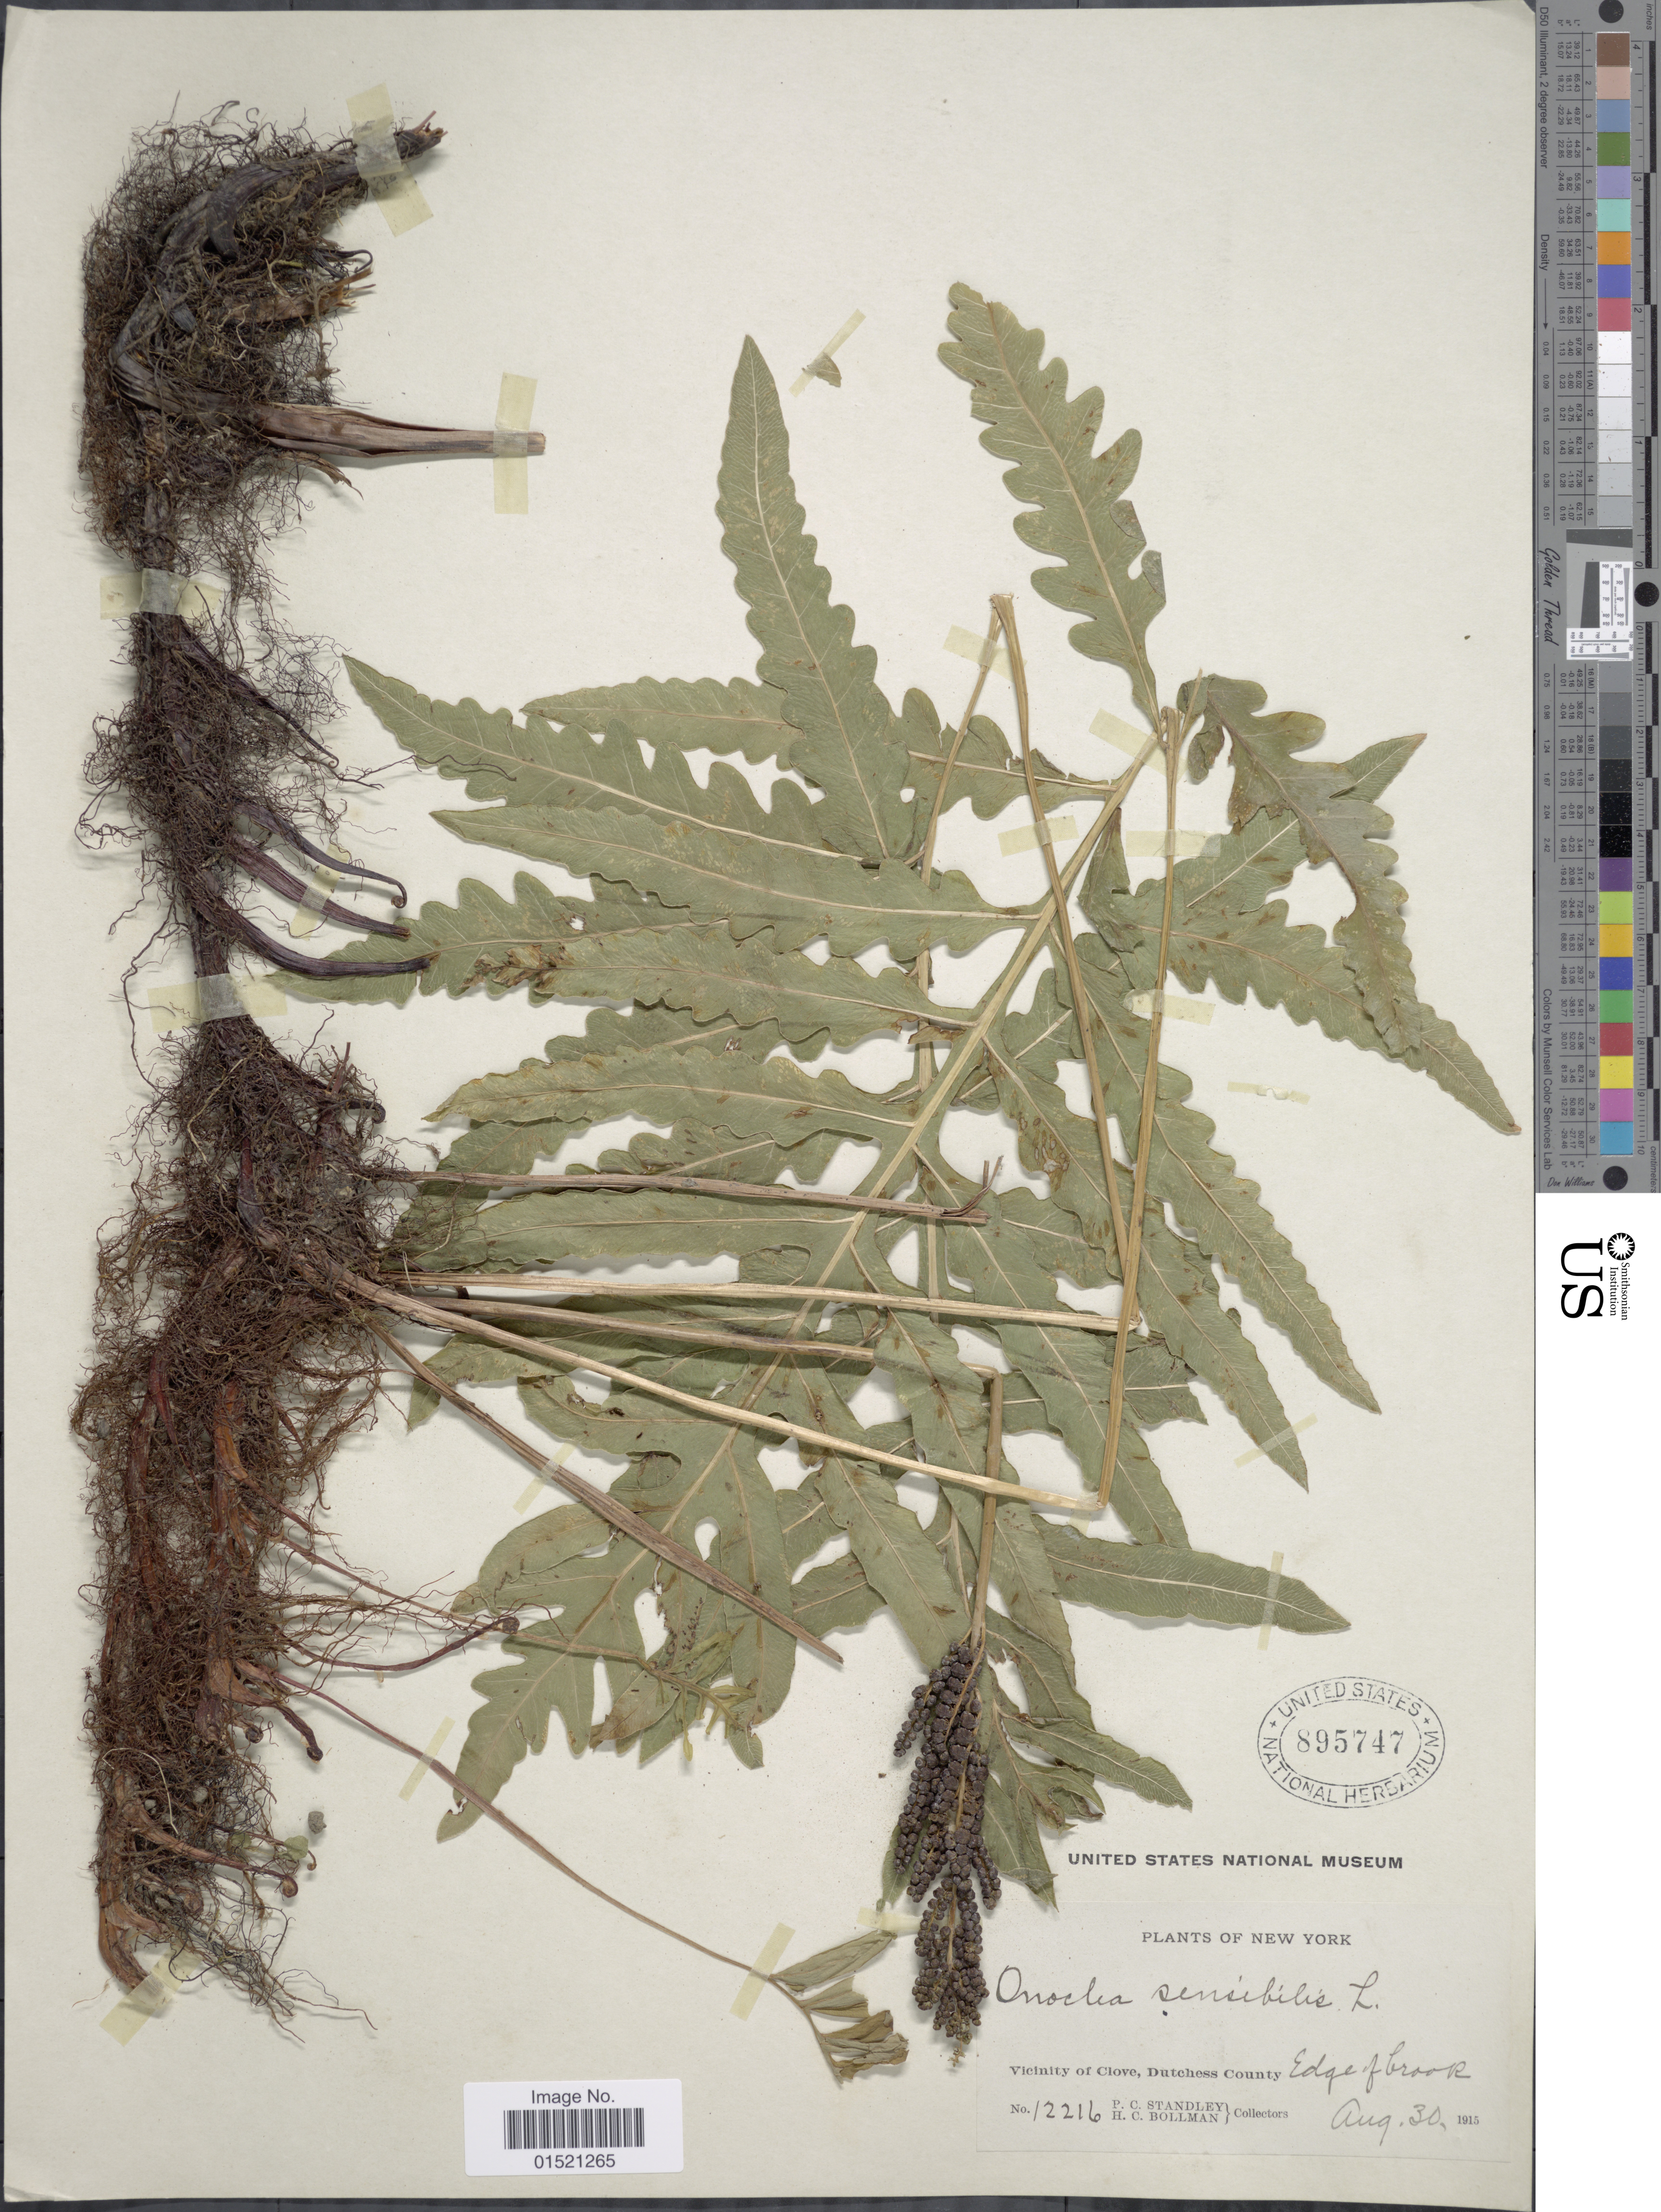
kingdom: Plantae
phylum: Tracheophyta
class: Polypodiopsida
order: Polypodiales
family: Onocleaceae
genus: Onoclea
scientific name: Onoclea sensibilis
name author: L.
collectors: P. C. Standley & H. C. Bollman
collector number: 12216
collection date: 1915-08-30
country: United States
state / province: New York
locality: Vicinity of Clove, Dutchess County, Edge of brook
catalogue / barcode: US 895747